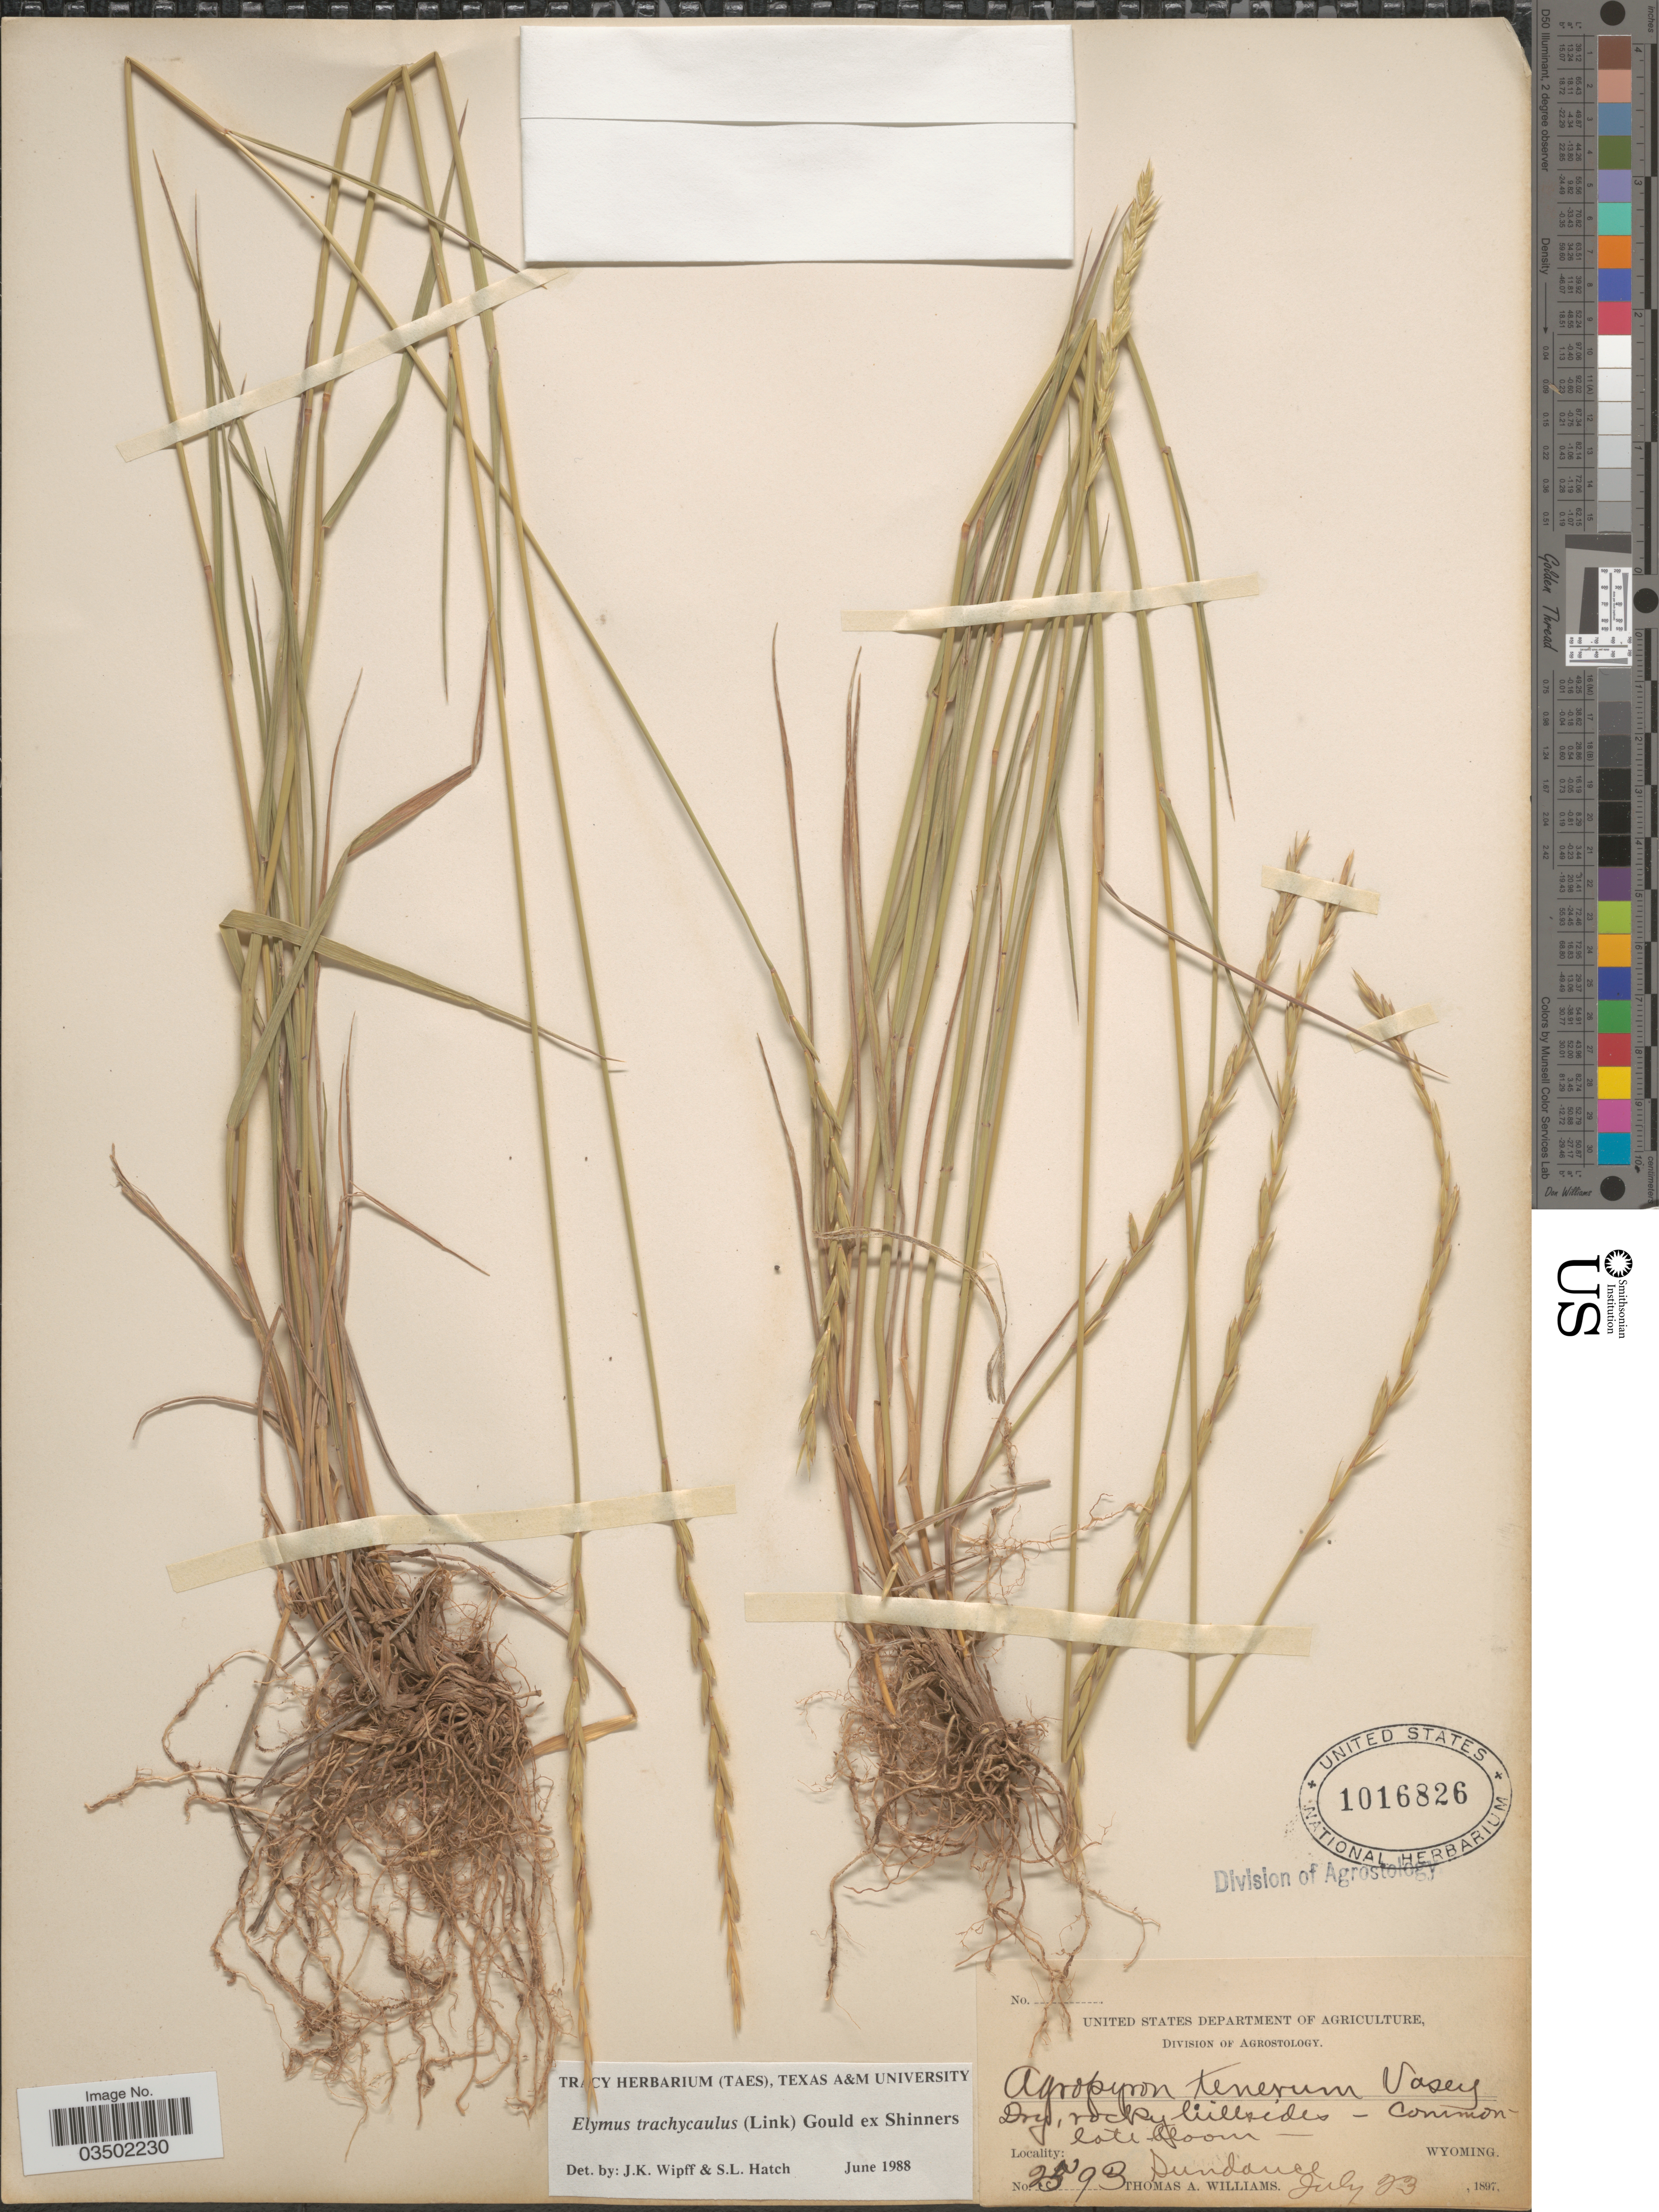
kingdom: Plantae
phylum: Tracheophyta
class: Liliopsida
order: Poales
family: Poaceae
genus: Elymus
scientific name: Elymus trachycaulus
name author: (Link) Gould ex Shinners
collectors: T. A. Williams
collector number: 2593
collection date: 1897-07-23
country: United States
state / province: Wyoming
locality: Sundance.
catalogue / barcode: US 1016826